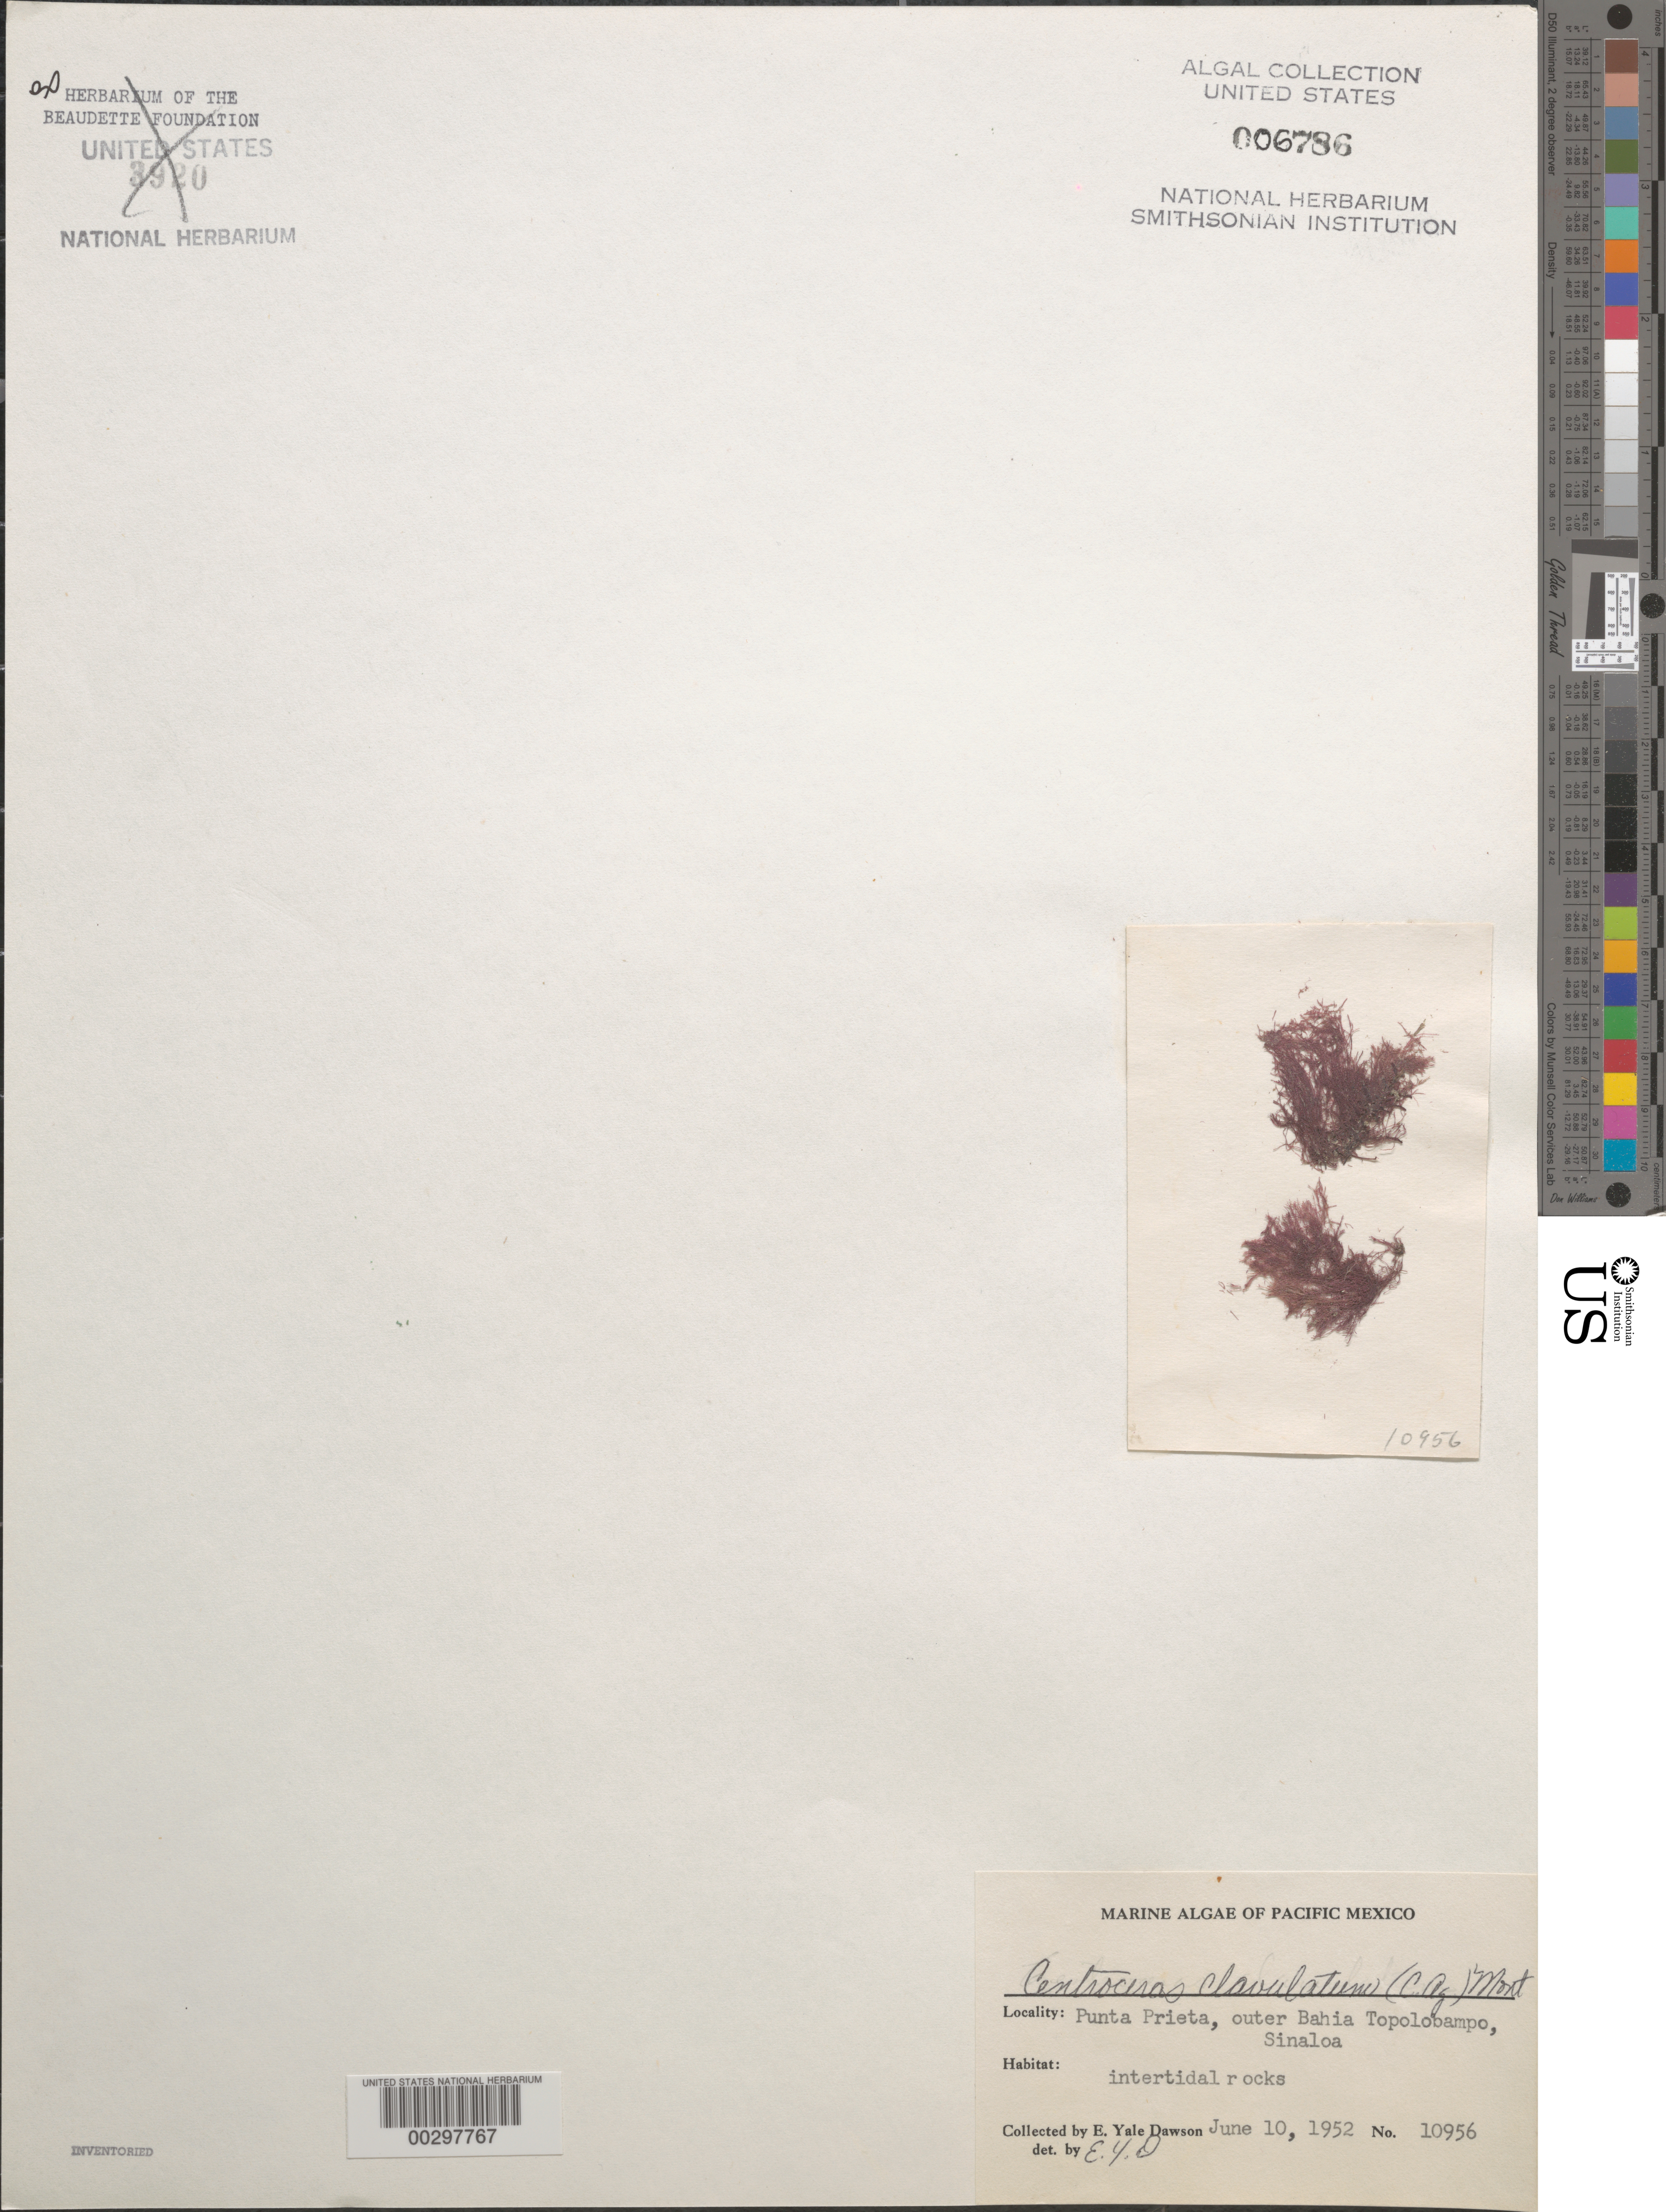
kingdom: Plantae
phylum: Rhodophyta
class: Florideophyceae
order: Ceramiales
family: Ceramiaceae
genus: Centroceras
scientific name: Centroceras clavulatum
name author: (C. Agardh) Mont.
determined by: Dawson, E. Y.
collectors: E. Y. Dawson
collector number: EYD 10956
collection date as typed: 10 Jun 1952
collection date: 1952-06-10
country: Mexico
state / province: Sinaloa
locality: Punta Prieta, outer Bahia Topolobampo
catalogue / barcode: US 6786